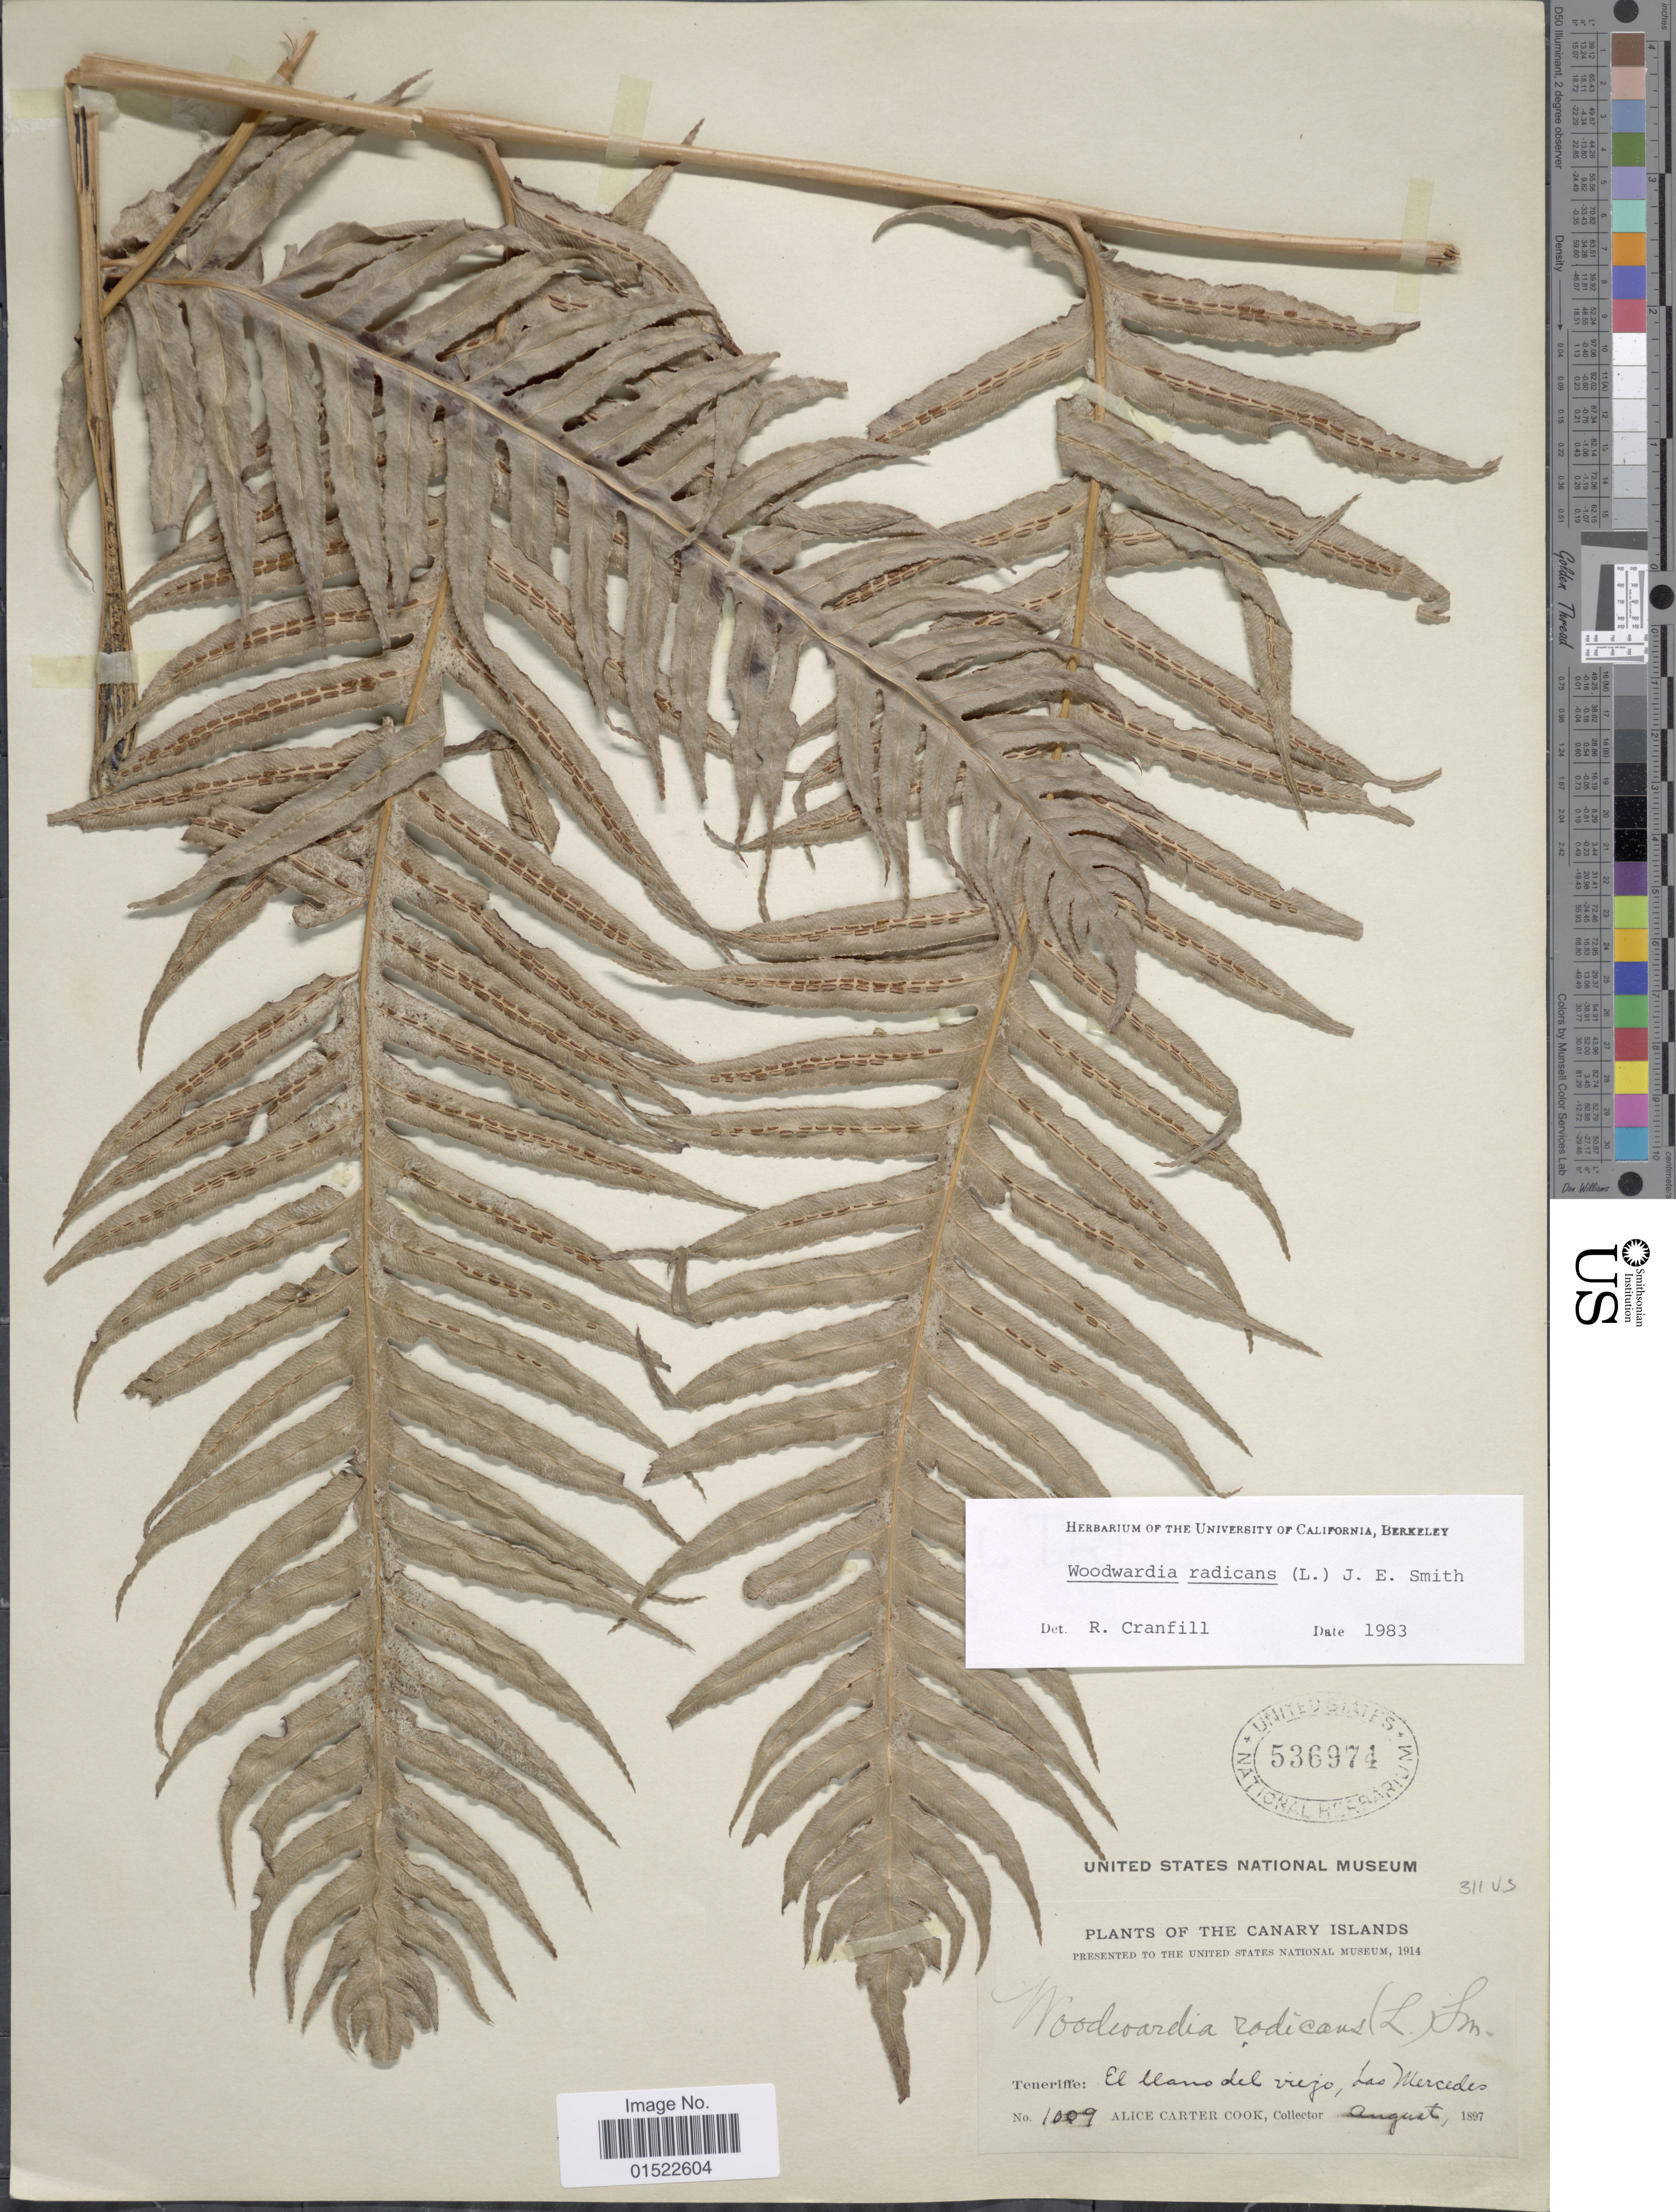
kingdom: Plantae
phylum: Tracheophyta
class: Polypodiopsida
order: Polypodiales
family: Blechnaceae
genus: Woodwardia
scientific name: Woodwardia radicans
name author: (L.) Sm.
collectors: Alice C. Cook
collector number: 1009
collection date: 1897-08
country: Spain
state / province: Canarias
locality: Teneiffe: El llano del viejo, Las Mercedes, The Canary Islands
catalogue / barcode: US 536974